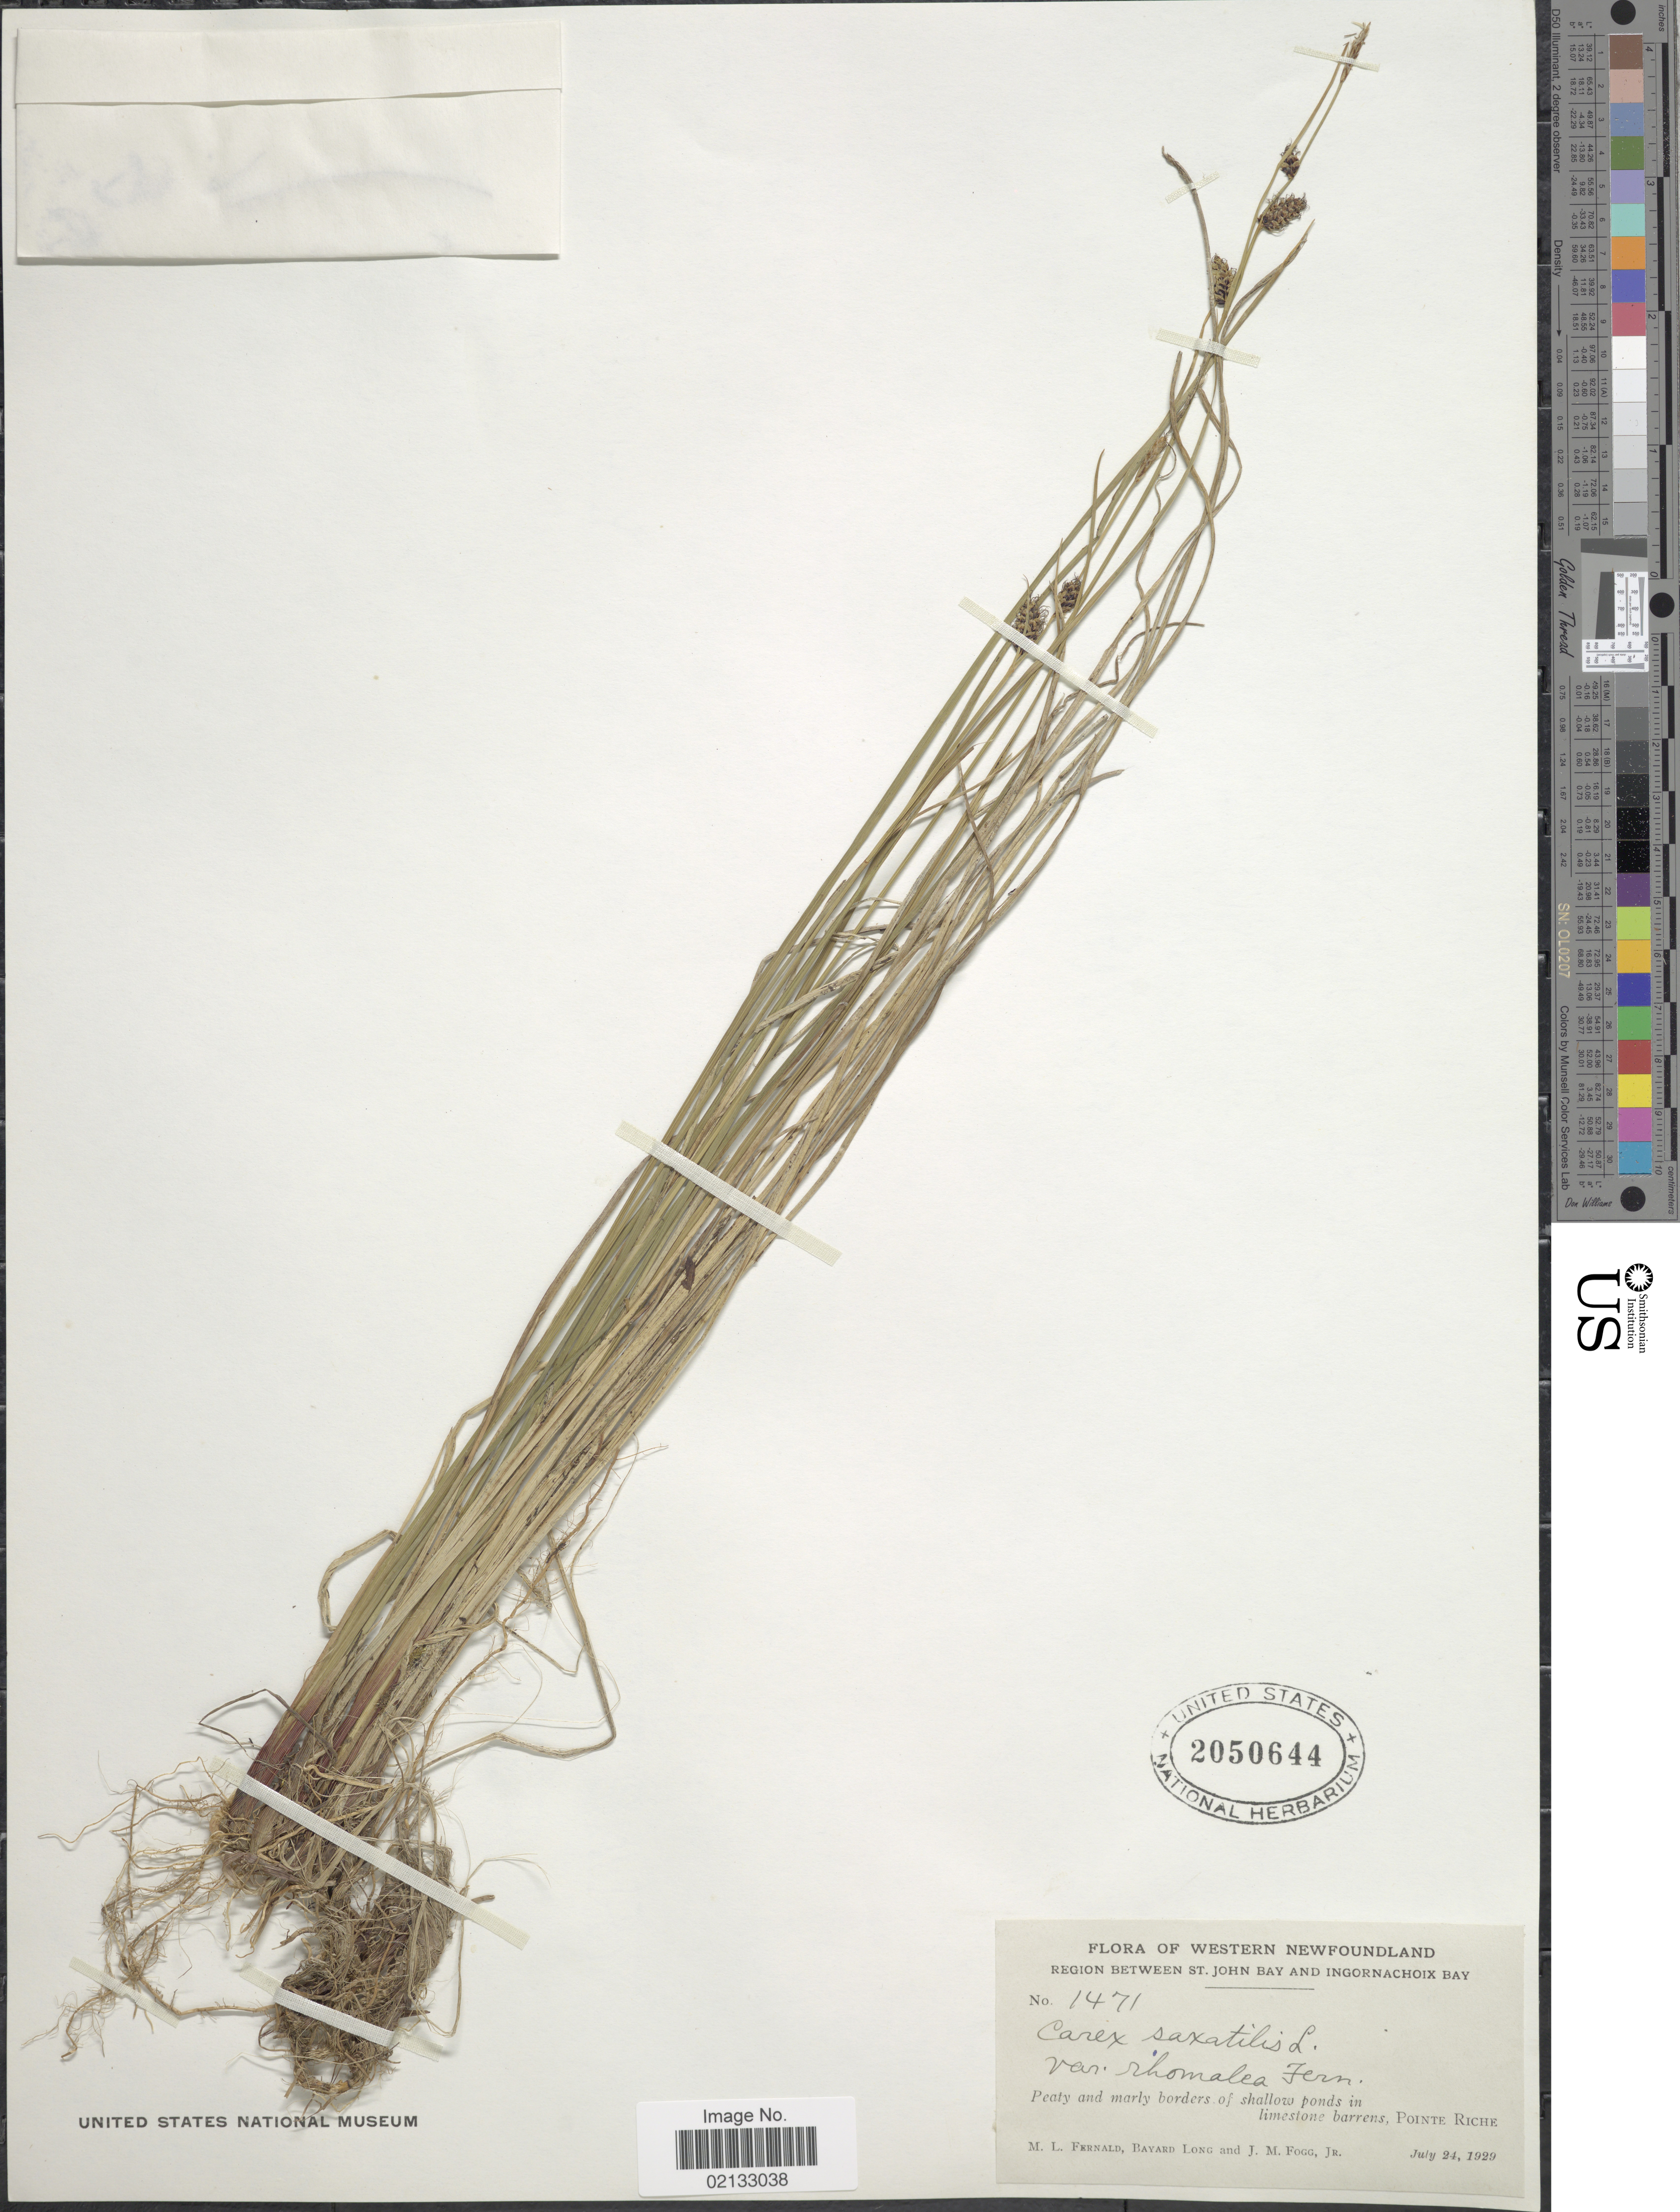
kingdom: Plantae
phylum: Tracheophyta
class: Liliopsida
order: Poales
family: Cyperaceae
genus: Carex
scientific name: Carex saxatilis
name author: L.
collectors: M. L. Fernald, B. Long & J. Fogg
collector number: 1471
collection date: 1929-07-24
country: Canada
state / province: Newfoundland and Labrador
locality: Western Newfoundland. Region between St. John and Ignornachoix Bay. Peaty and marly borders of shallow ponds in limestone barrens, Pointe Riche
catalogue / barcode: US 2050644